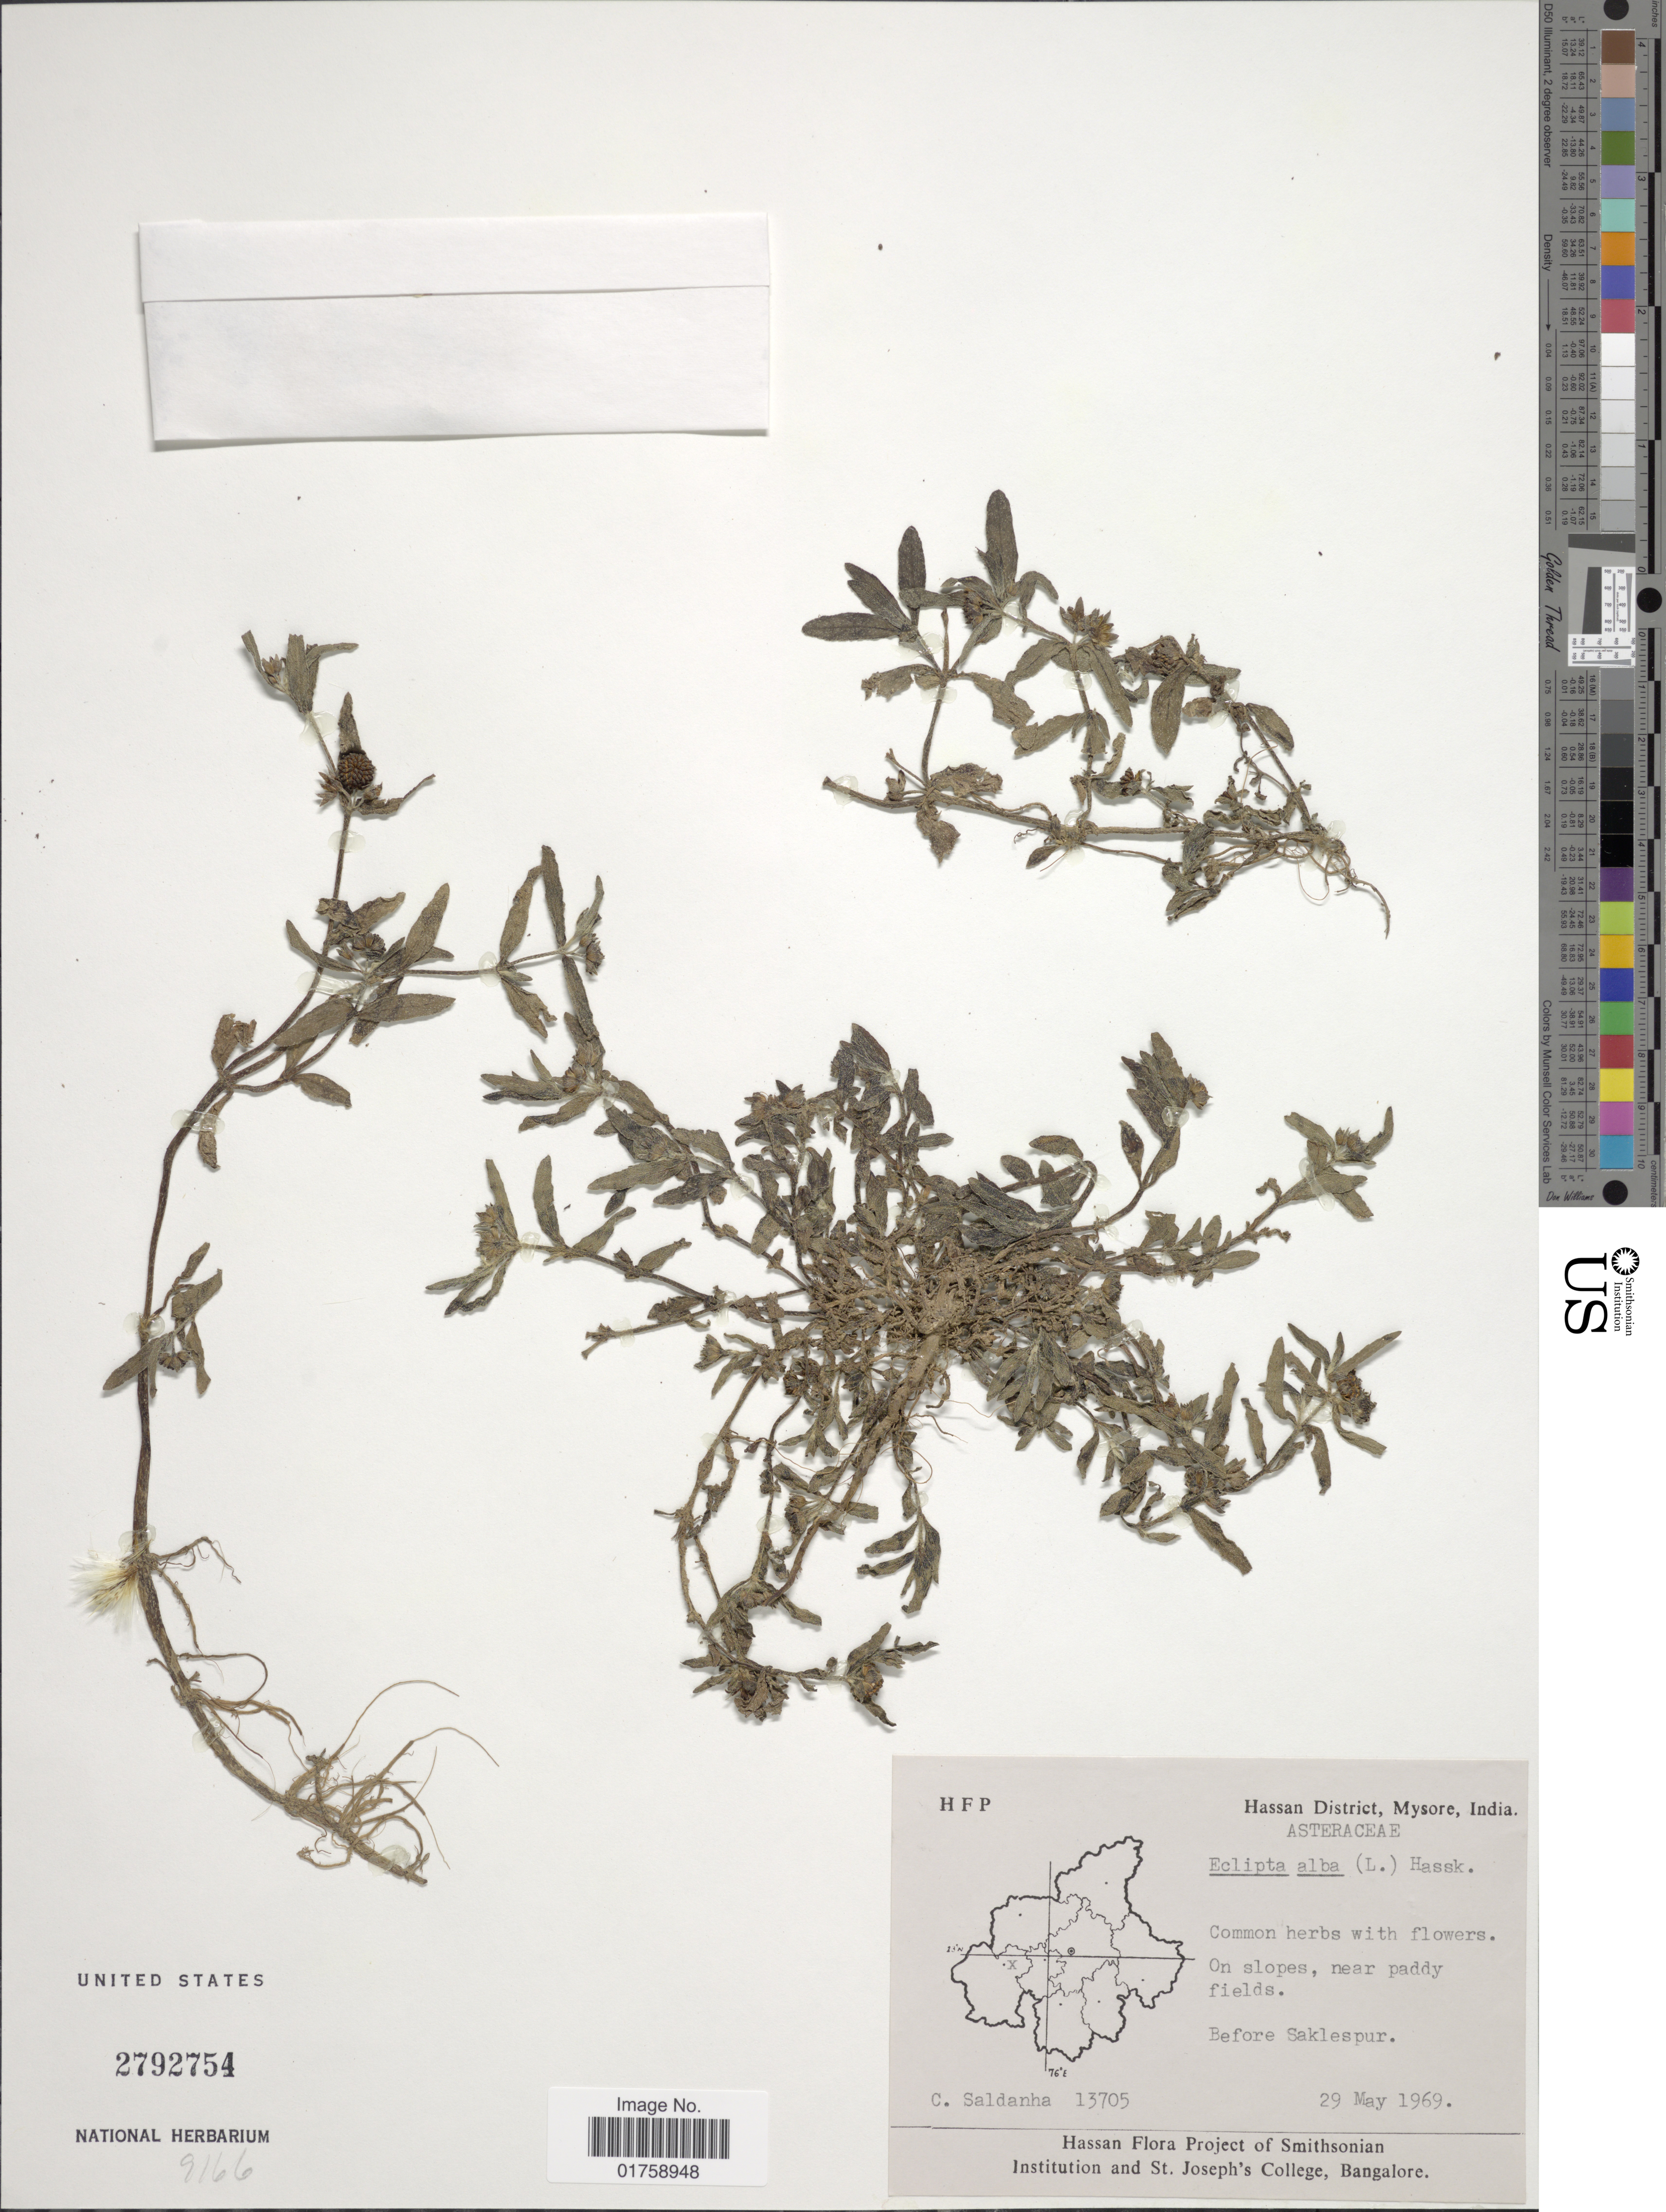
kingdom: Plantae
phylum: Tracheophyta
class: Magnoliopsida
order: Asterales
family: Asteraceae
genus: Eclipta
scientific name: Eclipta alba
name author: (L.) Hassk.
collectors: C. Saldanha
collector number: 13705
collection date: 1969-05-29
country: India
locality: Hassan District, Mysore, India. On slopes, near paddy fields. Before Saklespur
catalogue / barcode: US 2792754